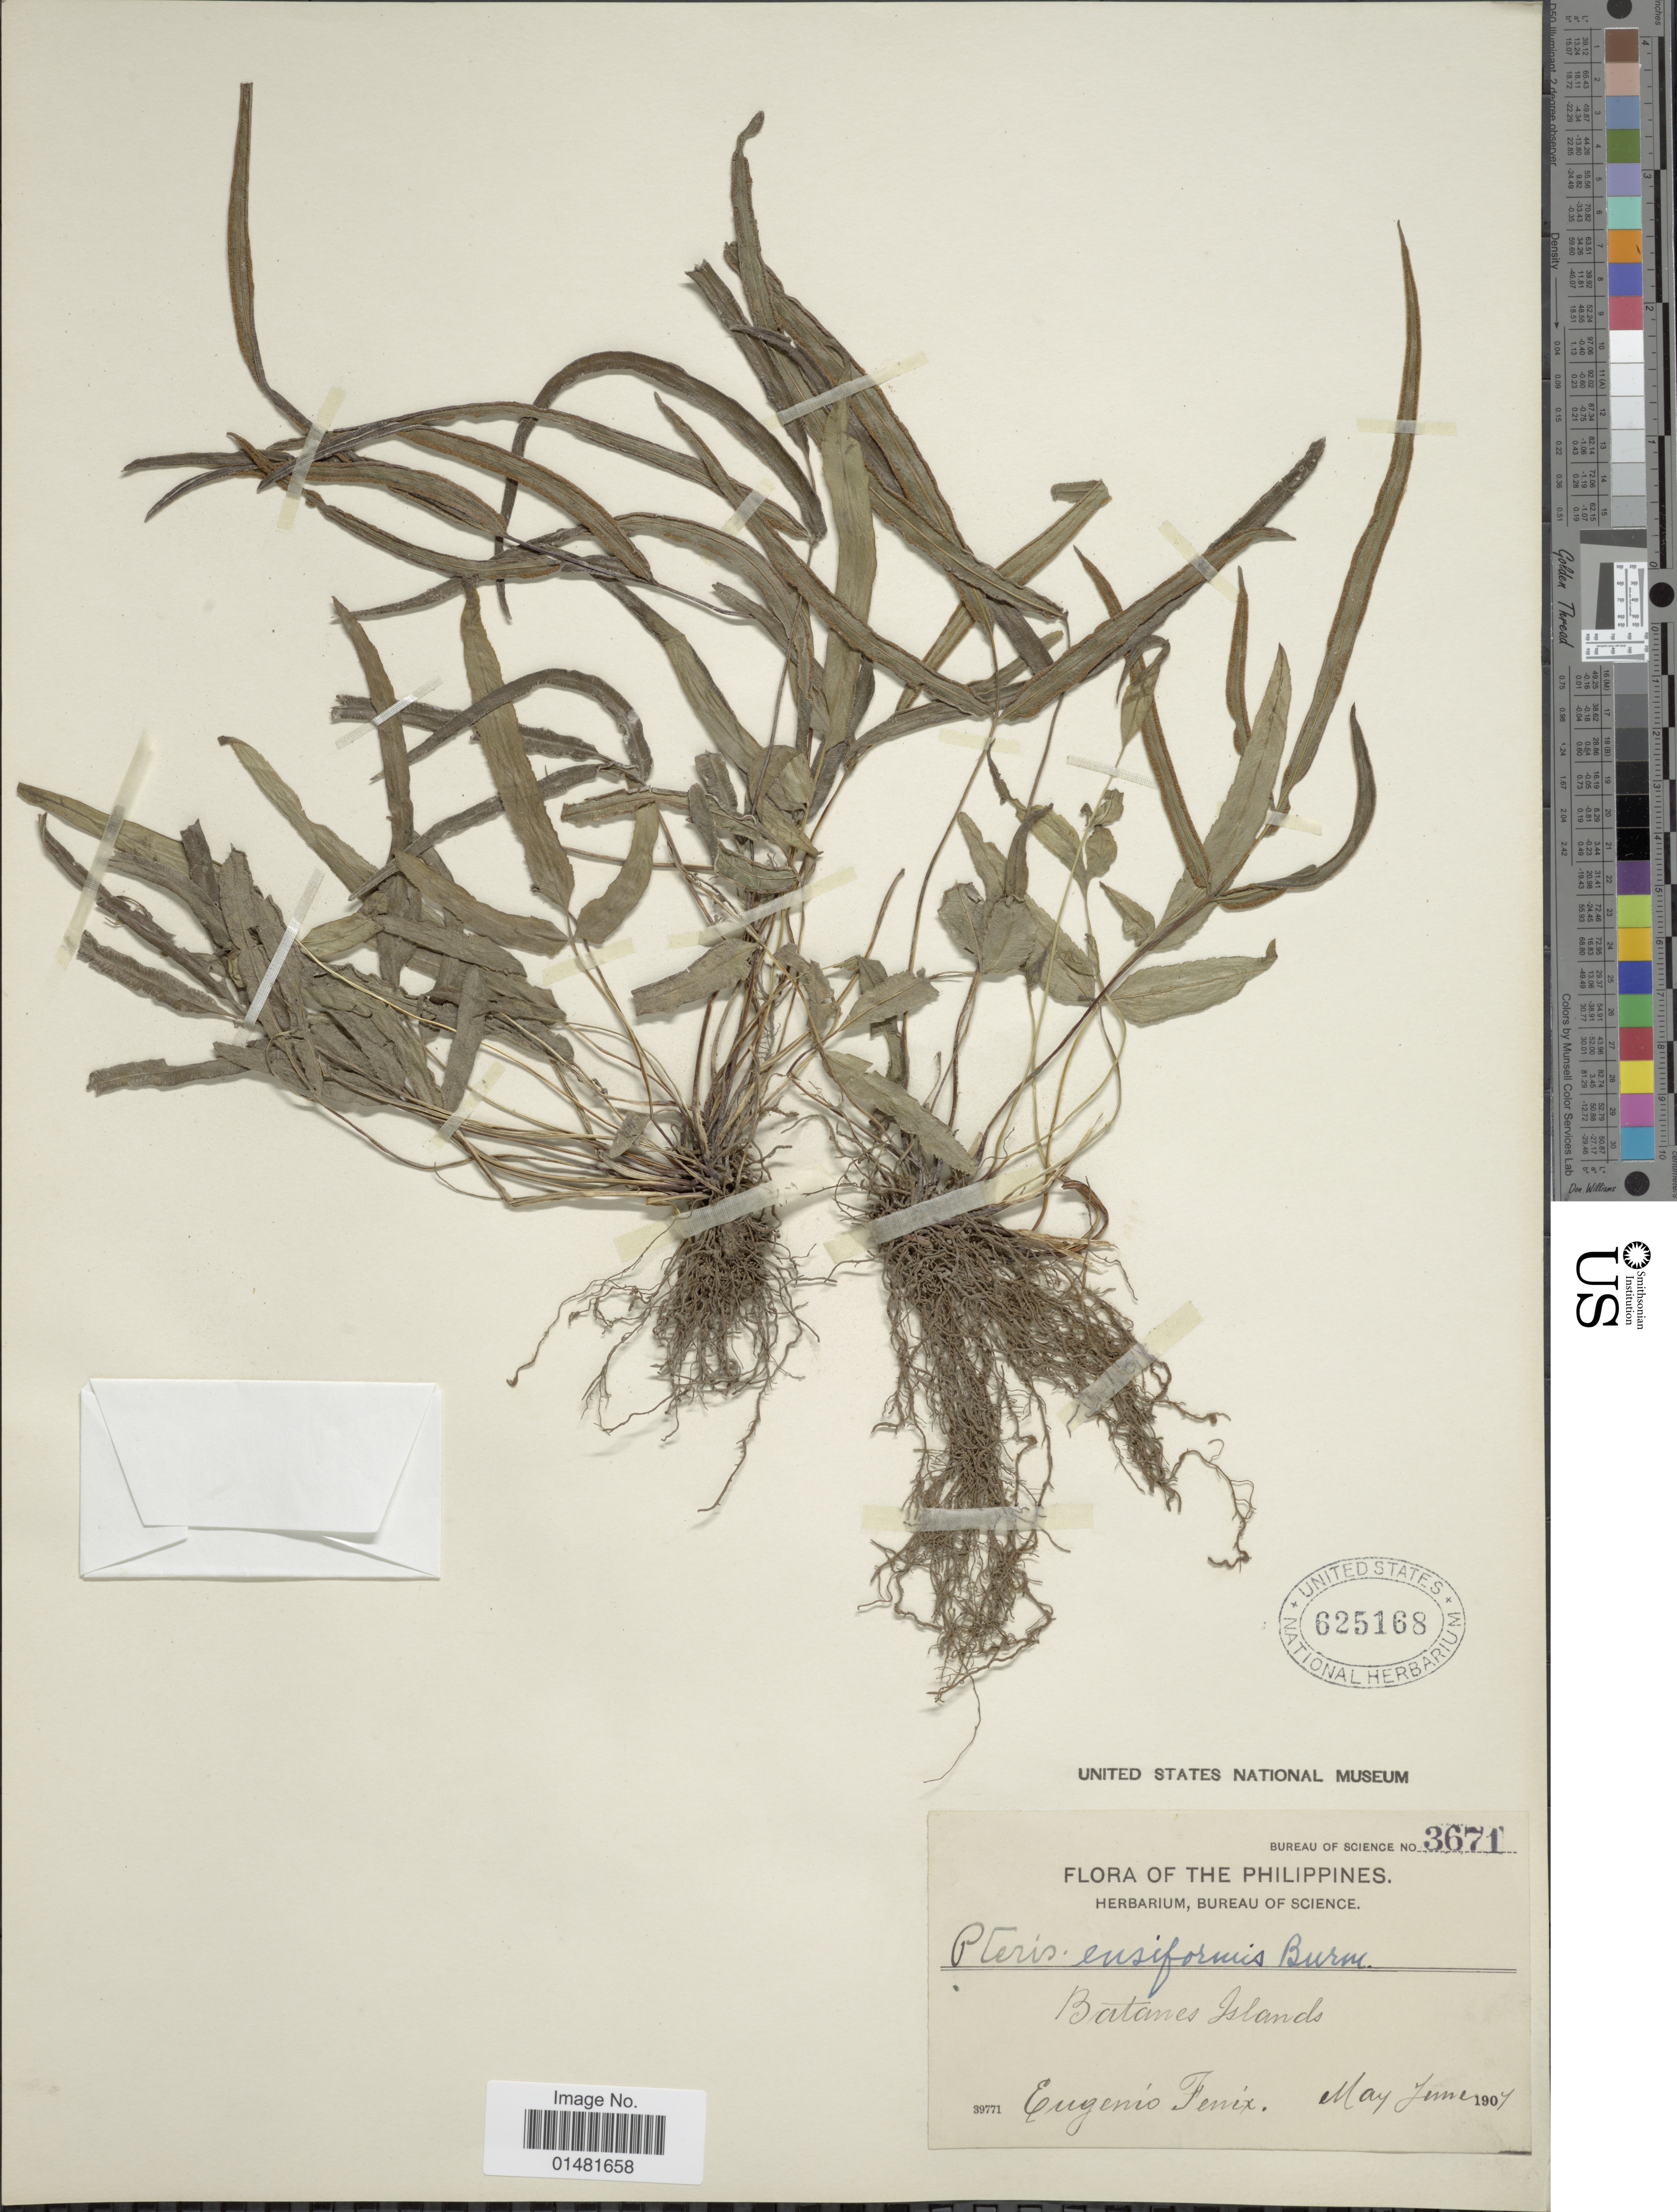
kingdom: Plantae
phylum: Tracheophyta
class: Polypodiopsida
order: Polypodiales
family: Pteridaceae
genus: Pteris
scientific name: Pteris ensiformis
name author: Burm. f.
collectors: E. Fenix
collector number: Bureau of Science 3671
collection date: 1907-05/1907-06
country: Philippines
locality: Batanes Islands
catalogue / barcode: US 625168